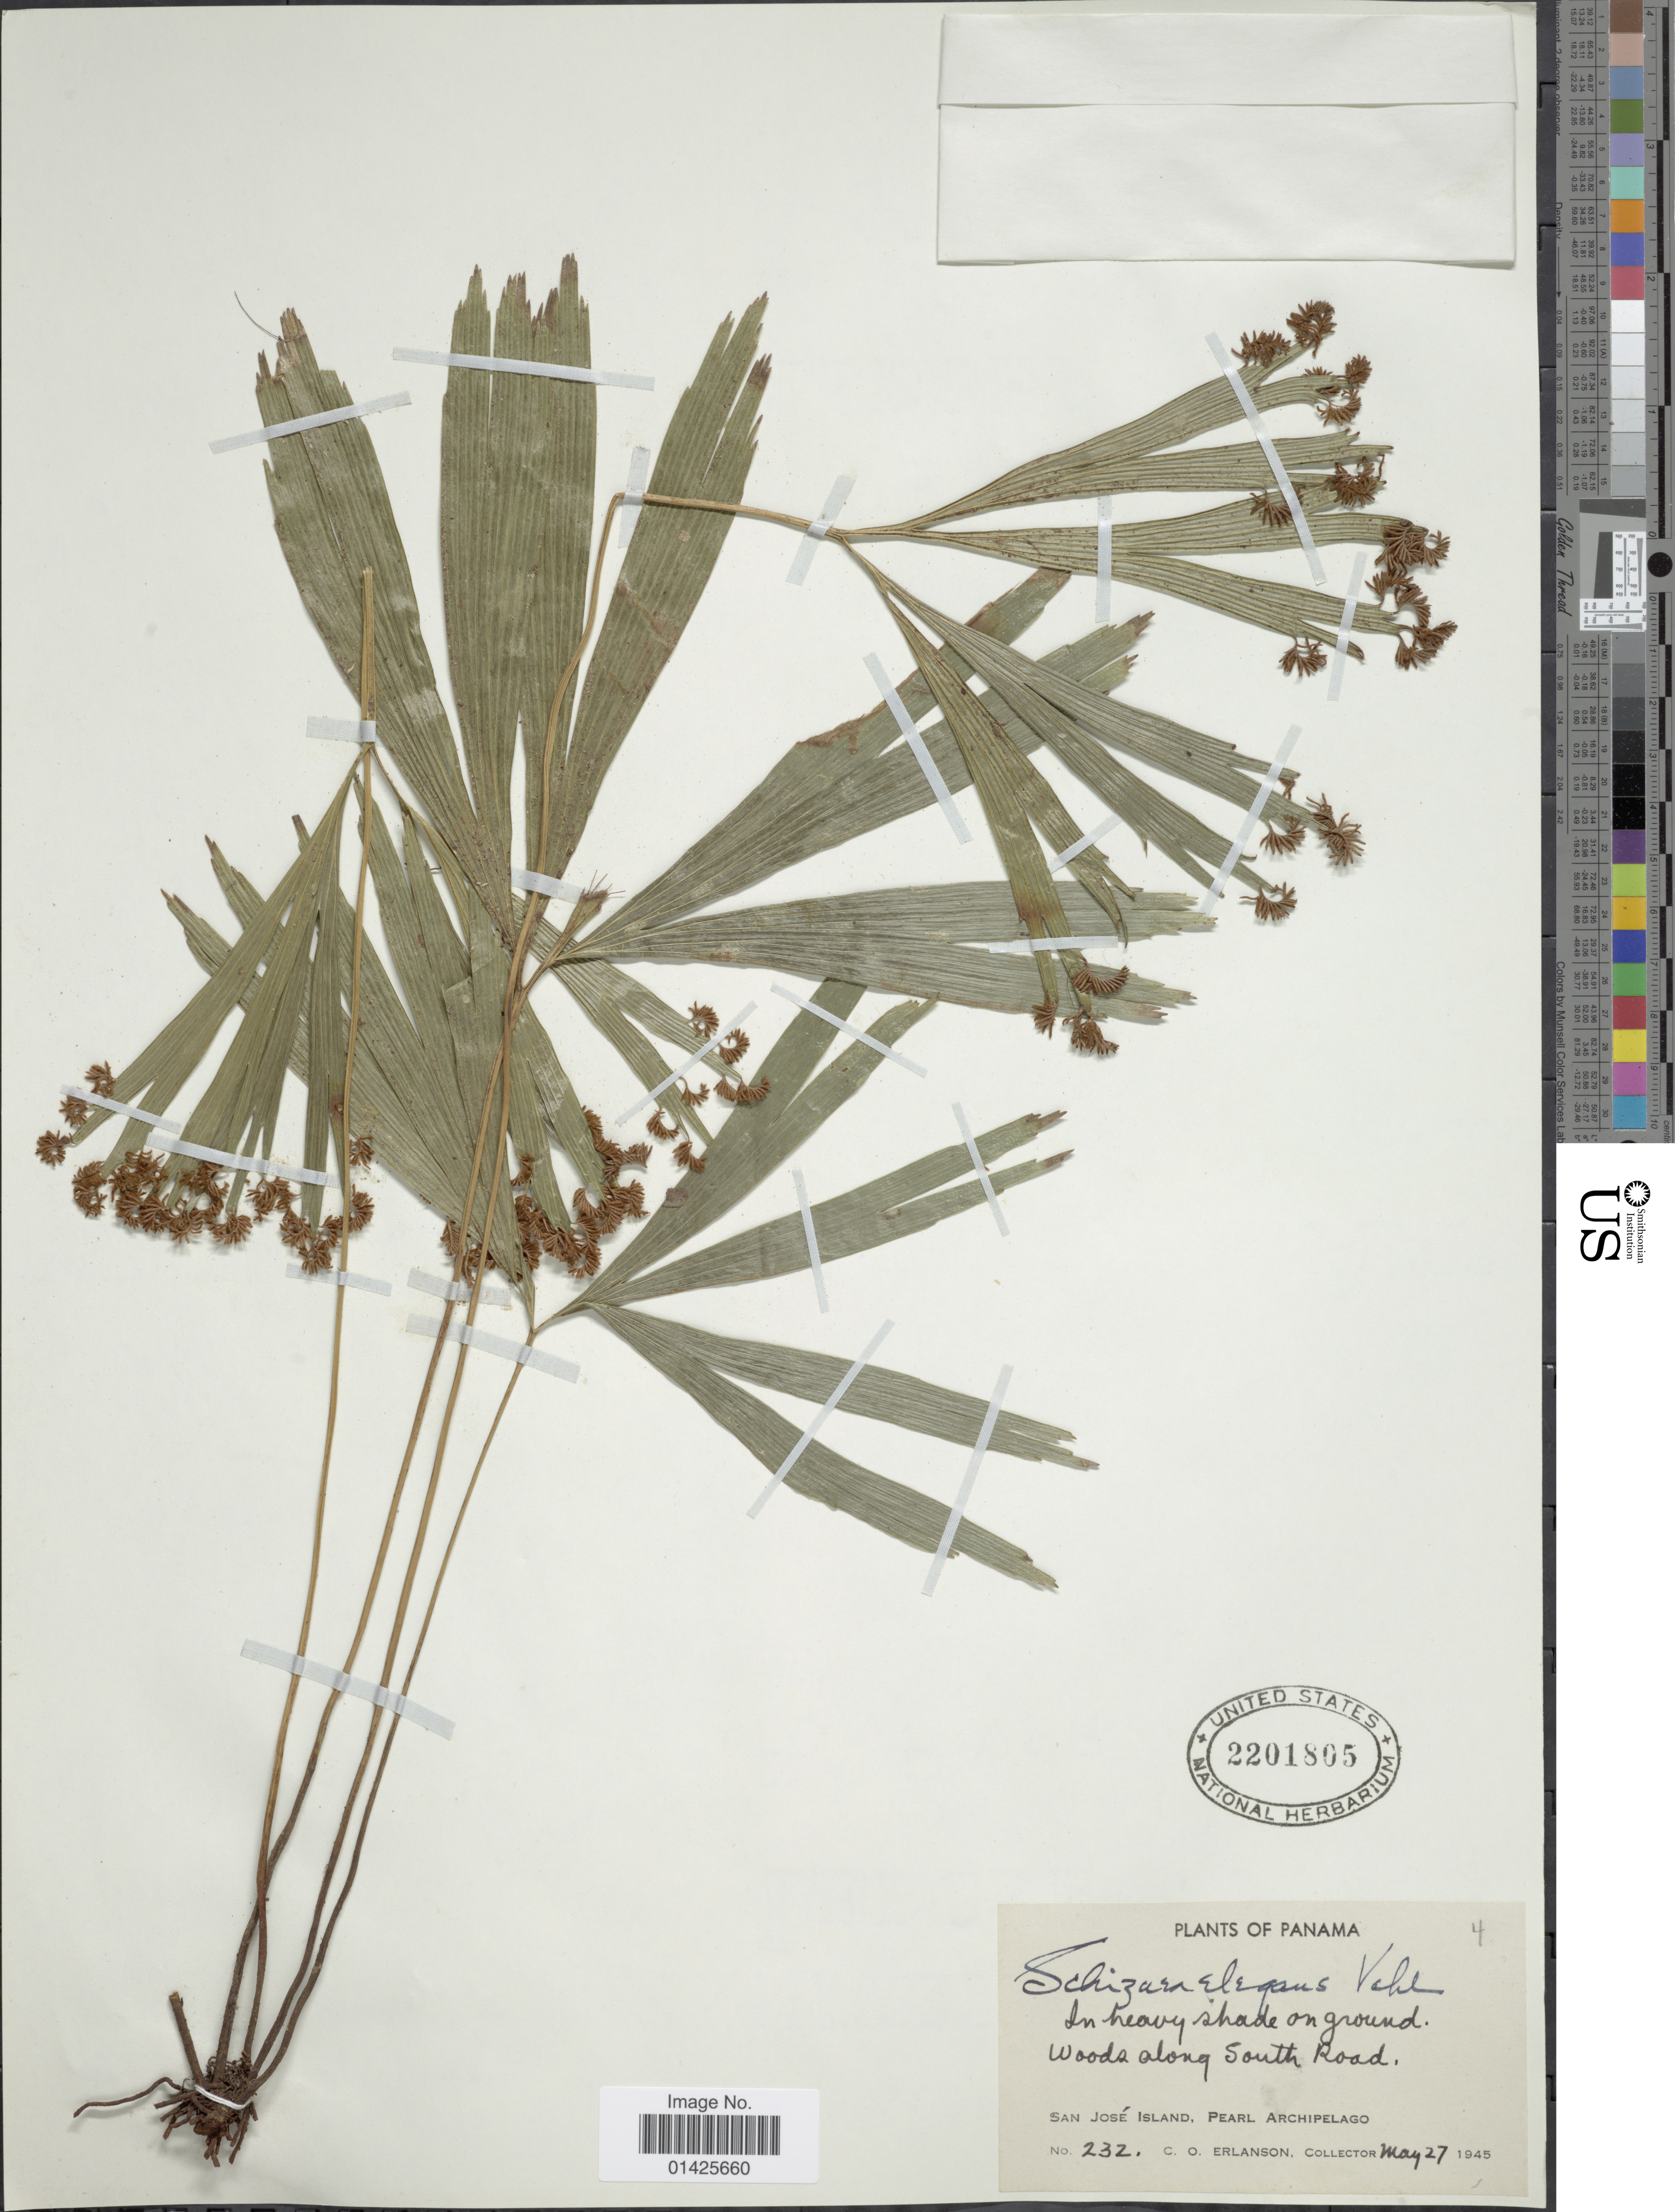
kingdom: Plantae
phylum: Tracheophyta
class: Polypodiopsida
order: Schizaeales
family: Schizaeaceae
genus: Schizaea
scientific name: Schizaea elegans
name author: (Vahl) Sw.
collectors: C. O. Erlanson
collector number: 232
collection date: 1945-05-27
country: Panama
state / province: Panamá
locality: San José Island, Pearl Archipelago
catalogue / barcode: US 2201805